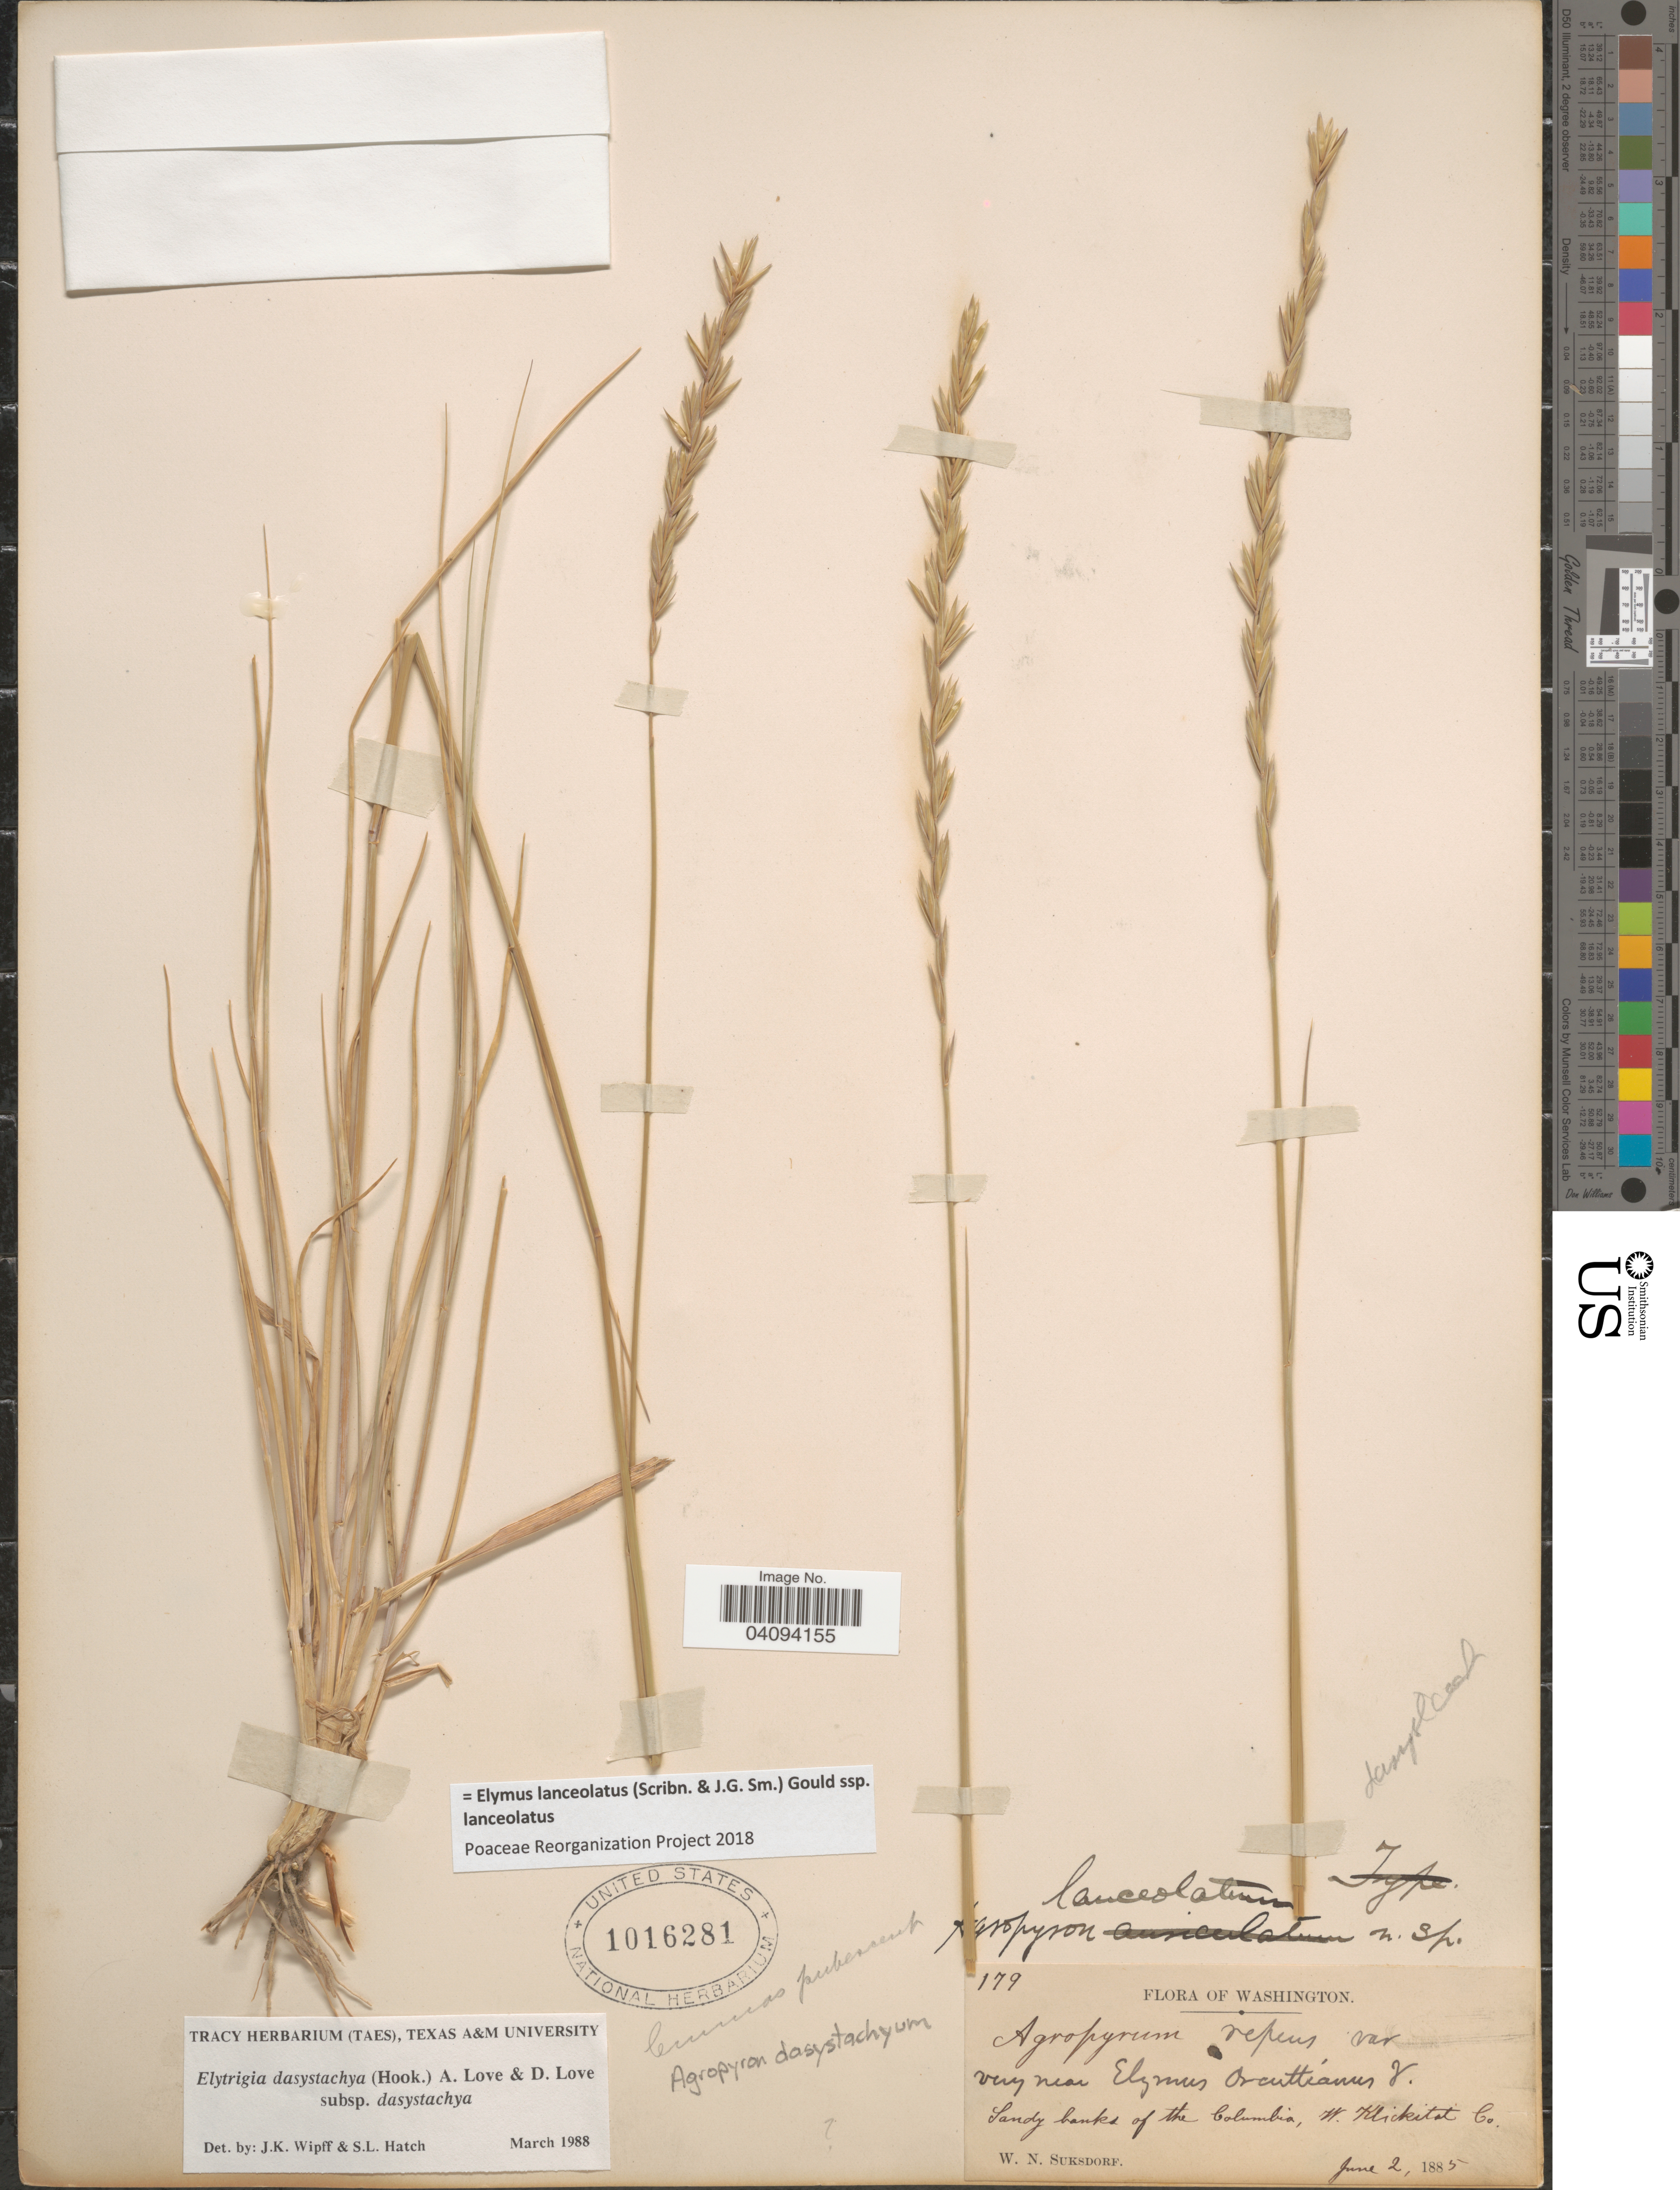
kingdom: Plantae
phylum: Tracheophyta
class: Liliopsida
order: Poales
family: Poaceae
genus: Elymus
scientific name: Elymus lanceolatus subsp. lanceolatus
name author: (Scribn. & J.G. Sm.) Gould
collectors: W. N. Suksdorf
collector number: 179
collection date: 1885-06-02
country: United States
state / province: Washington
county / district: Klickitat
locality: Sandy banks of the Columbia, W. Klickitat Co.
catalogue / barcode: US 1016281